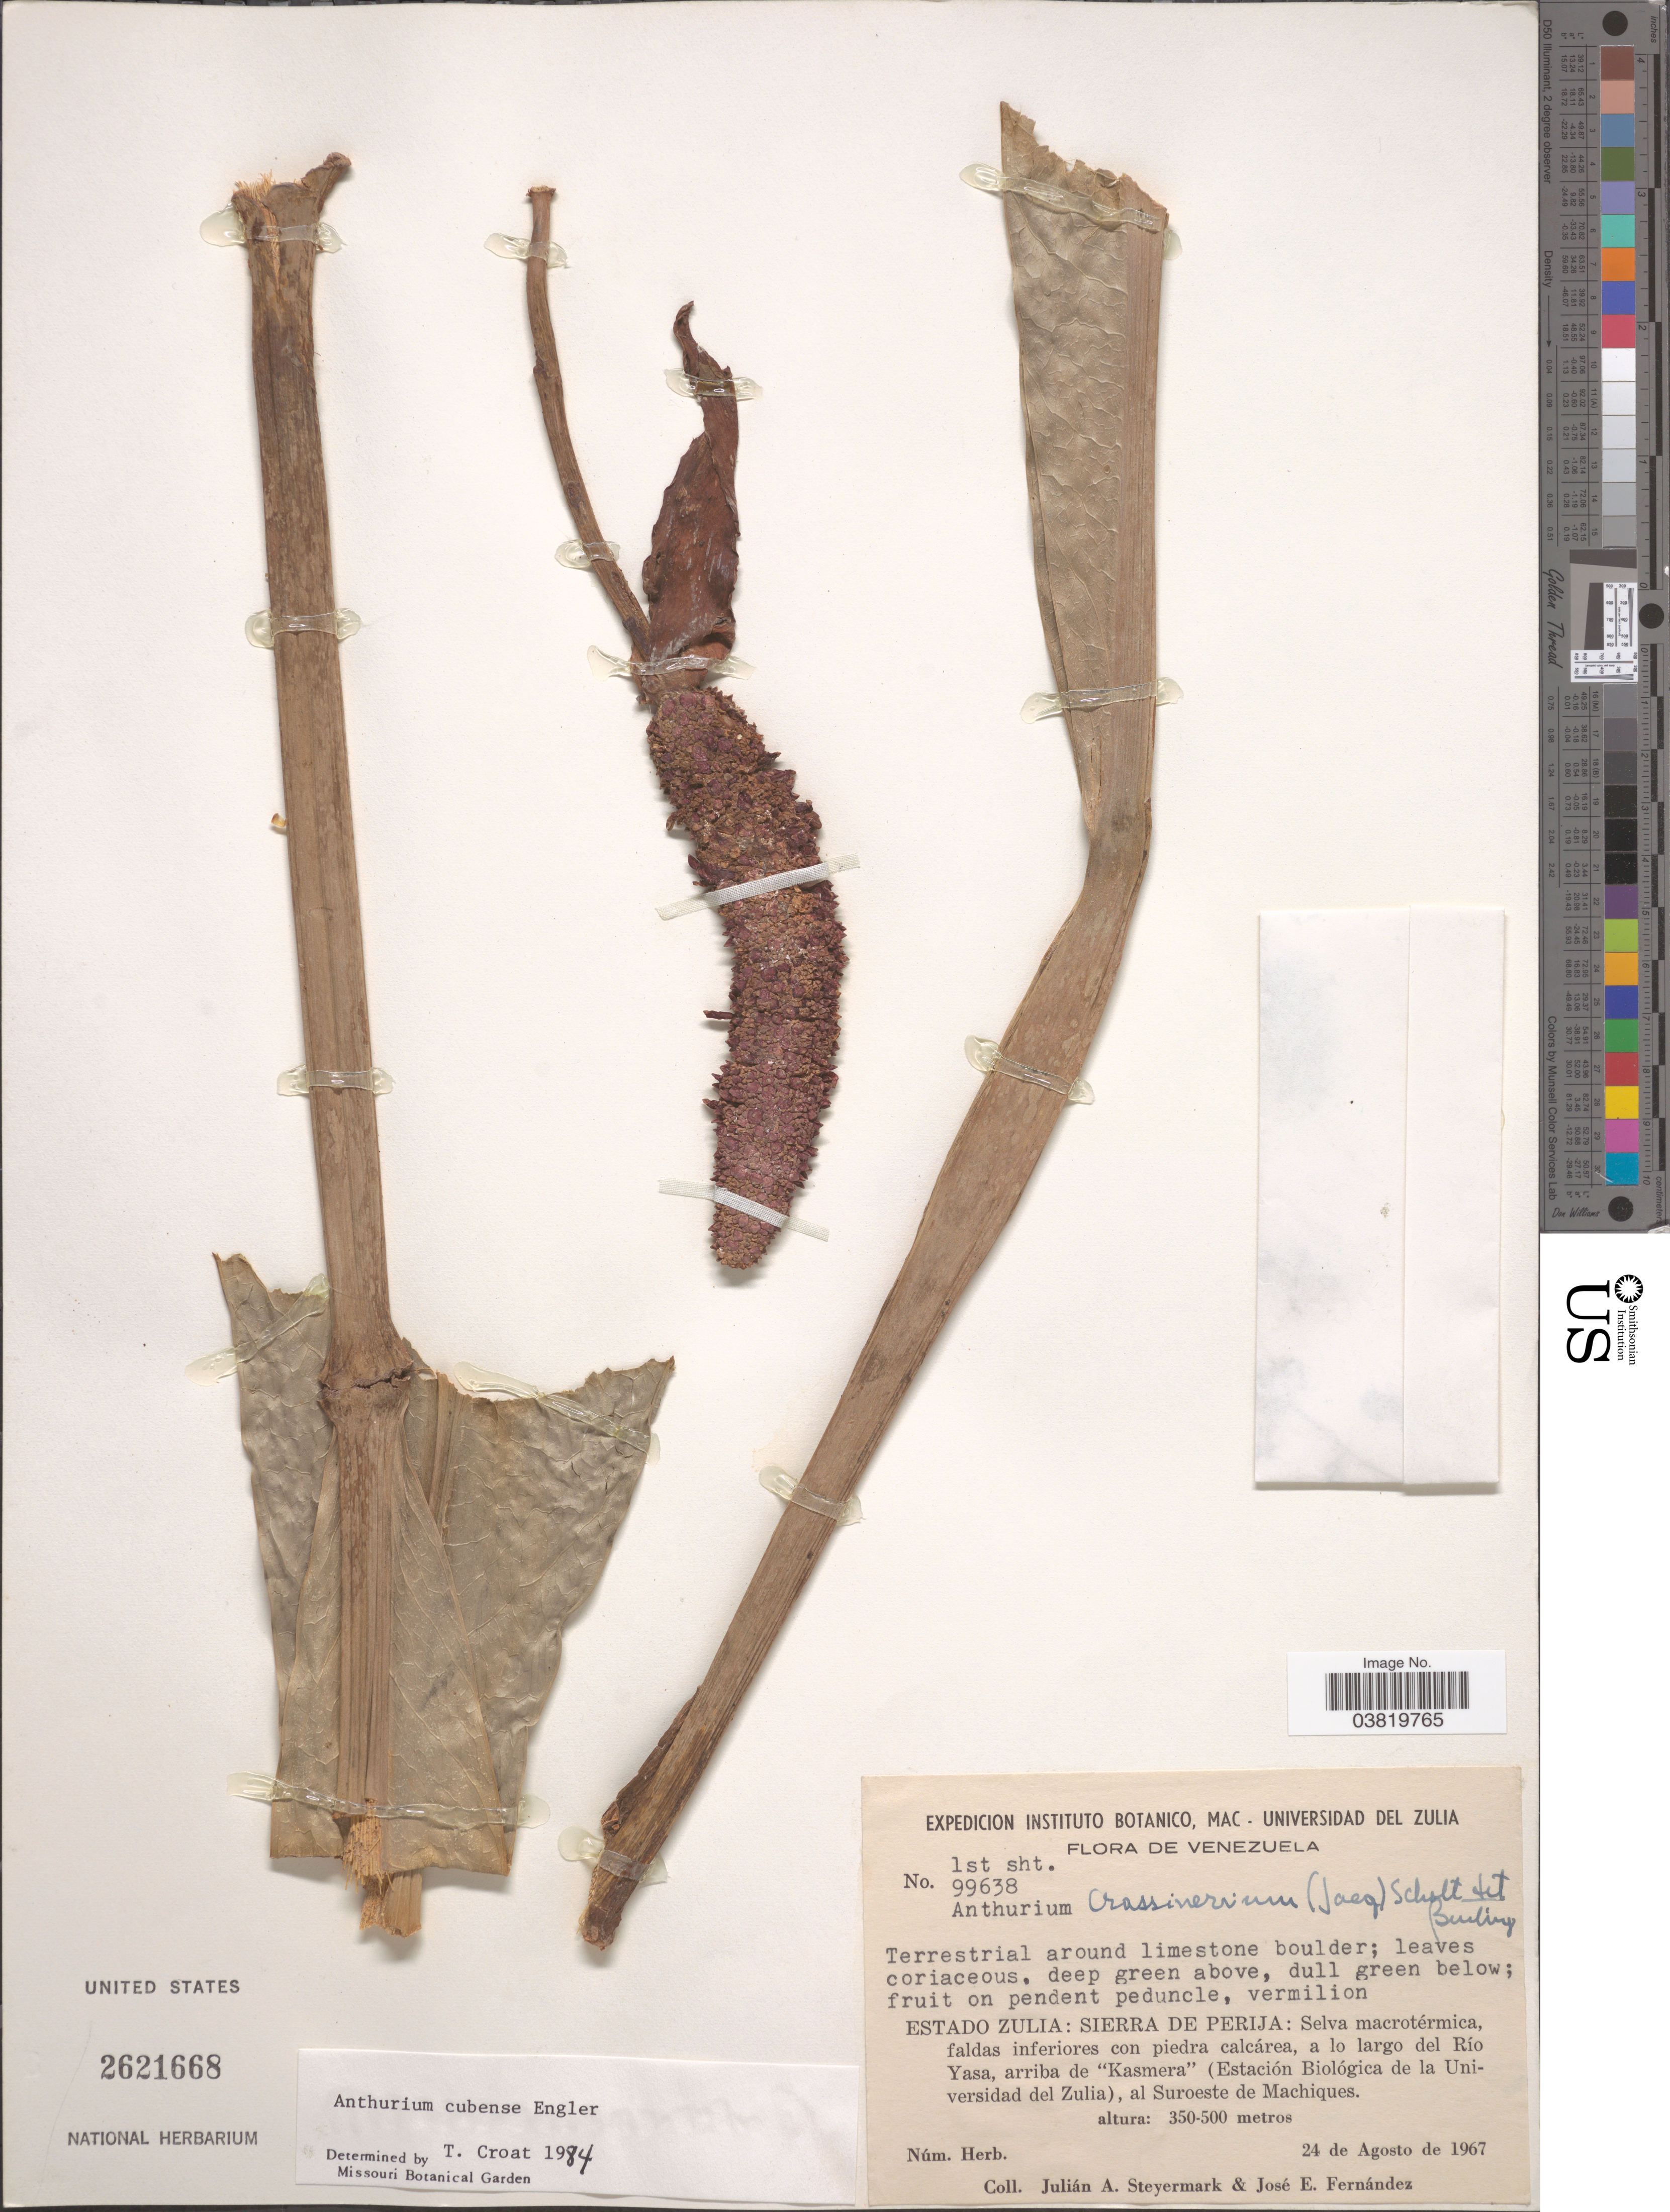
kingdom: Plantae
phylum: Tracheophyta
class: Liliopsida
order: Alismatales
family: Araceae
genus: Anthurium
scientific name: Anthurium cubense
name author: Engl.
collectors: J. Steyermark & J. Fernández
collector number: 99638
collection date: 1967-08-24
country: Venezuela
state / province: Zulia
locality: Siera de Perija: Selva macrotérmica, faldas inferiores con piedra calcárea, a lo largo del Río Yasa, arriba de "Kasmera" (Estación Biológica de la Universidad del Zulia), al Suroeste de Machiques.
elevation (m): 350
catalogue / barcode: US 2621668